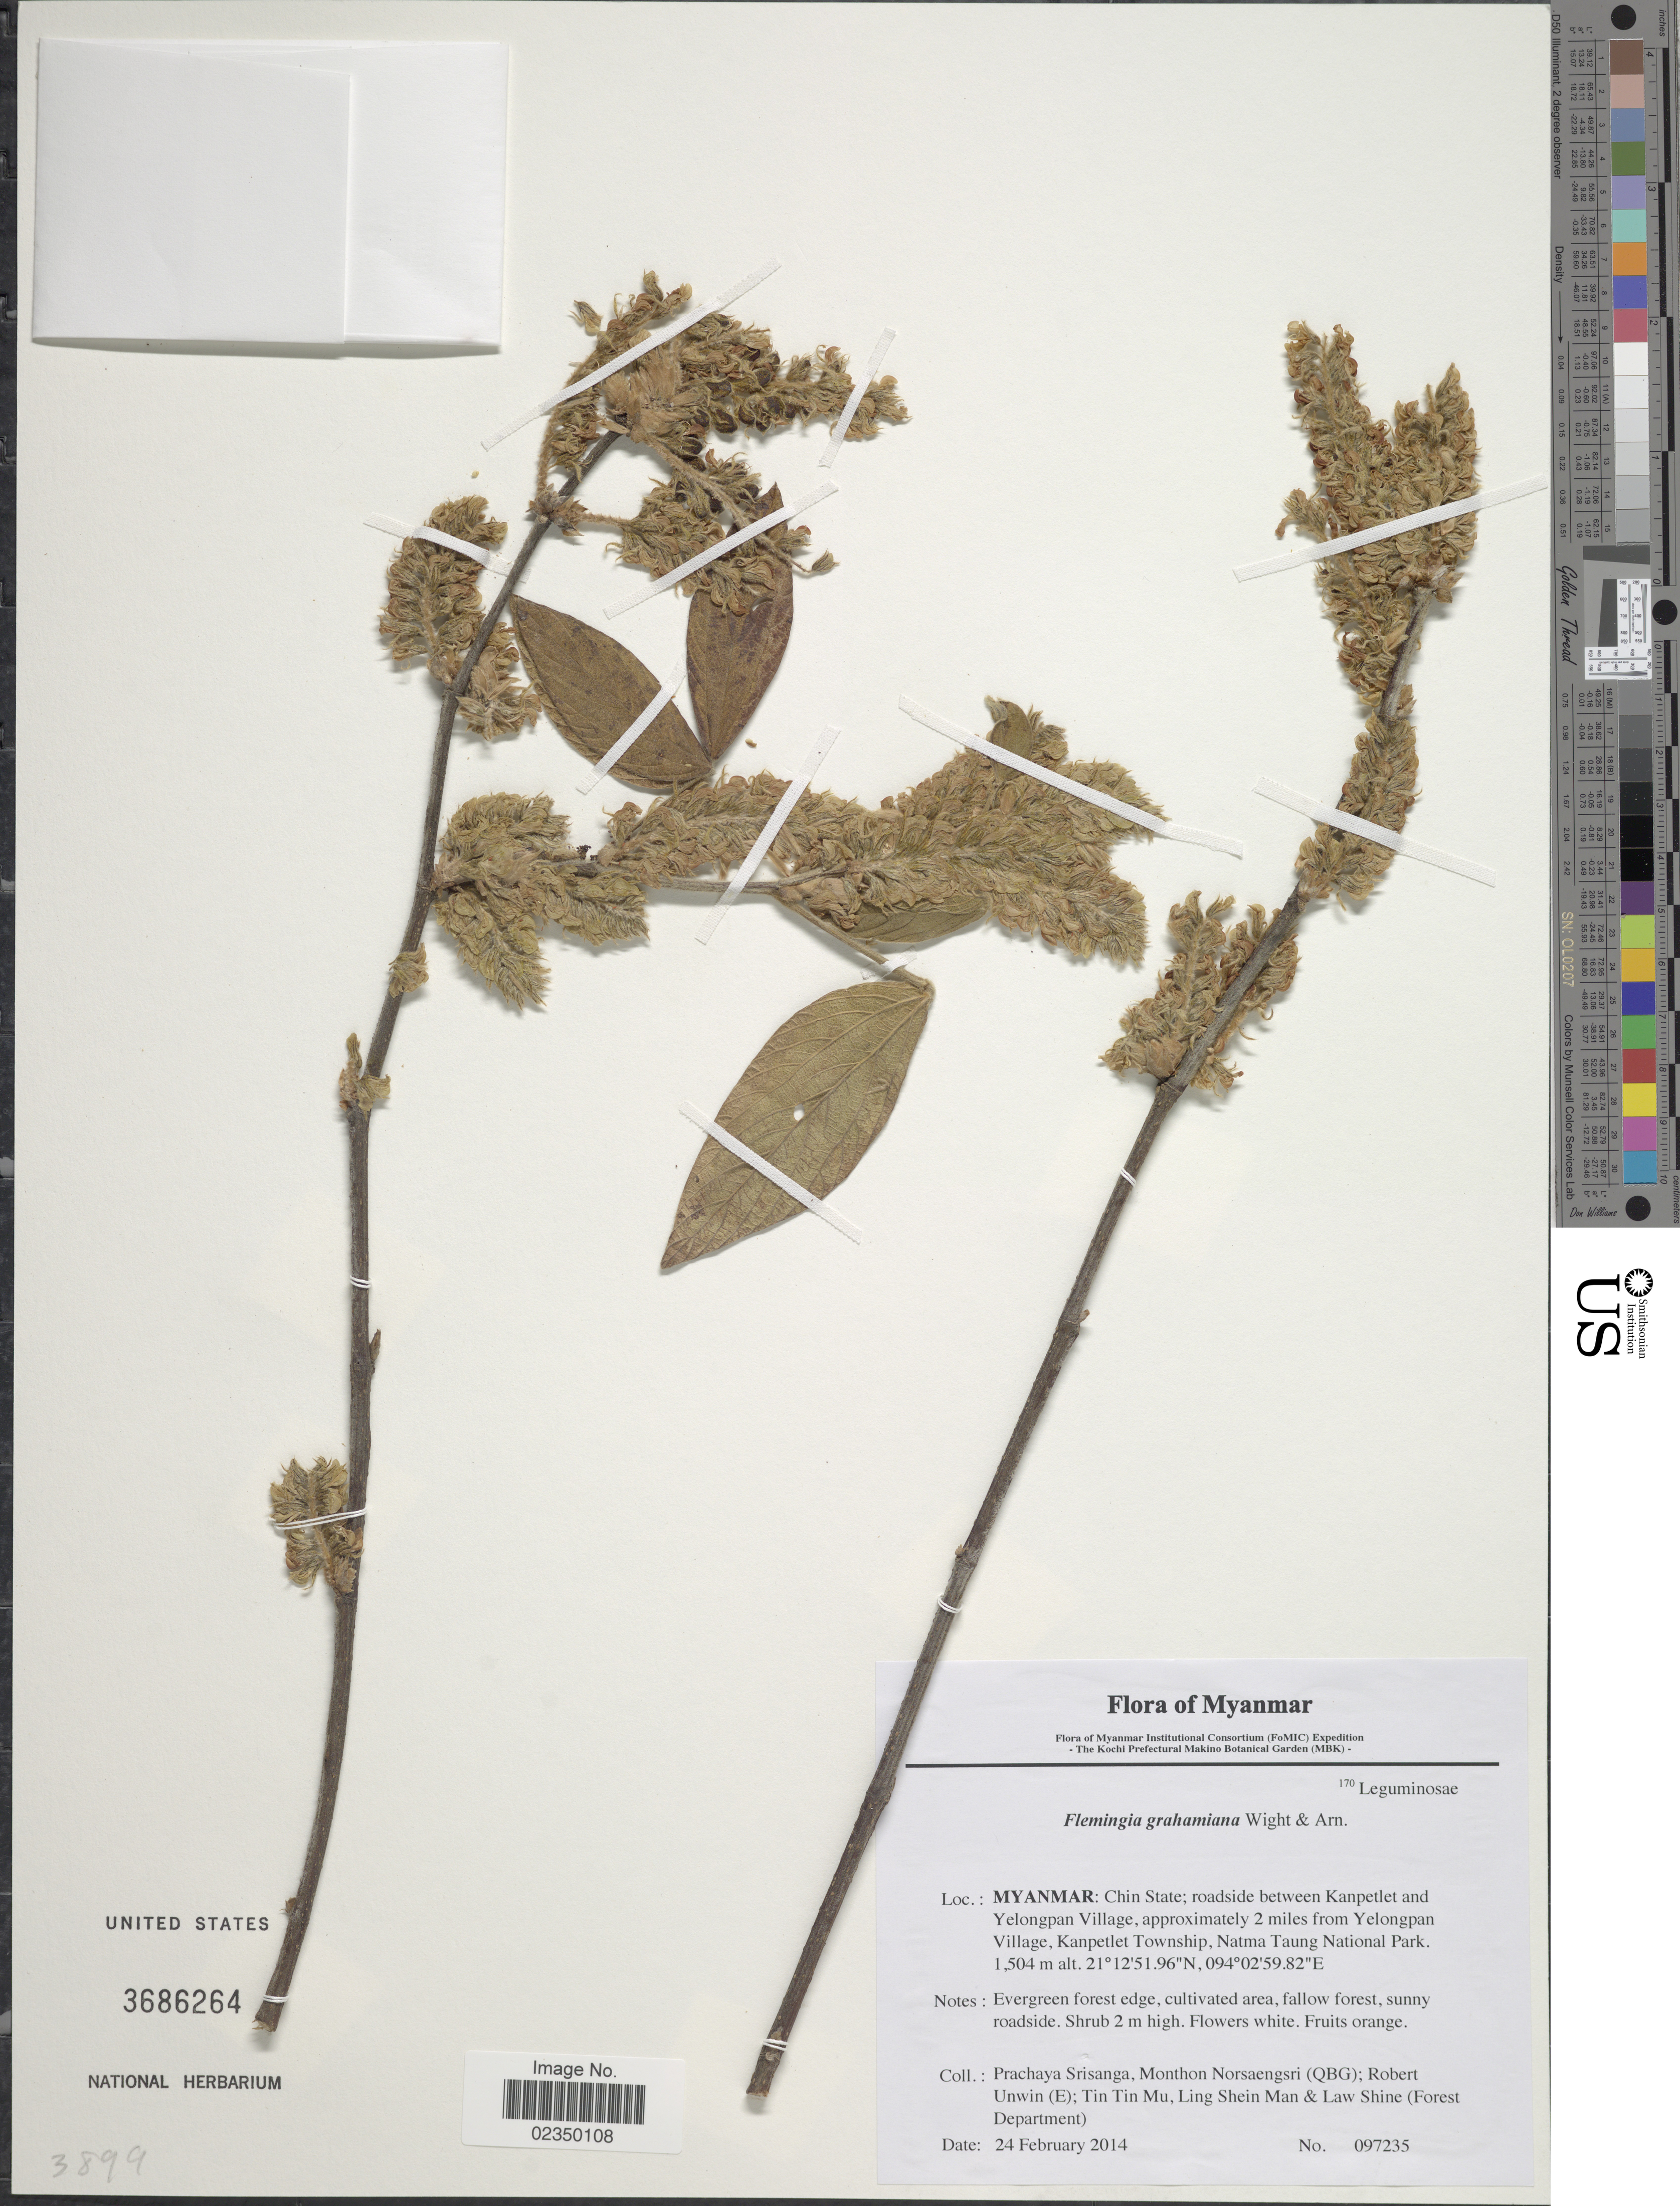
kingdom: Plantae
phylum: Tracheophyta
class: Magnoliopsida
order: Fabales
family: Fabaceae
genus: Flemingia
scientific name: Flemingia grahamiana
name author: Wight & Arn.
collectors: P. Srisanga, M. Norsaengsri, R. Unwin, Tin Tin Mu & et al.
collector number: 097235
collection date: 2014-02-24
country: Myanmar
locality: Myanmar: Chin State: roadsite between Kanpetlet and Yelongpan Village, approximately 2 miles from Yelongpan Village, Kanpetlet Township, Natma Taung National Park.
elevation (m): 1504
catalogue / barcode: US 3686264